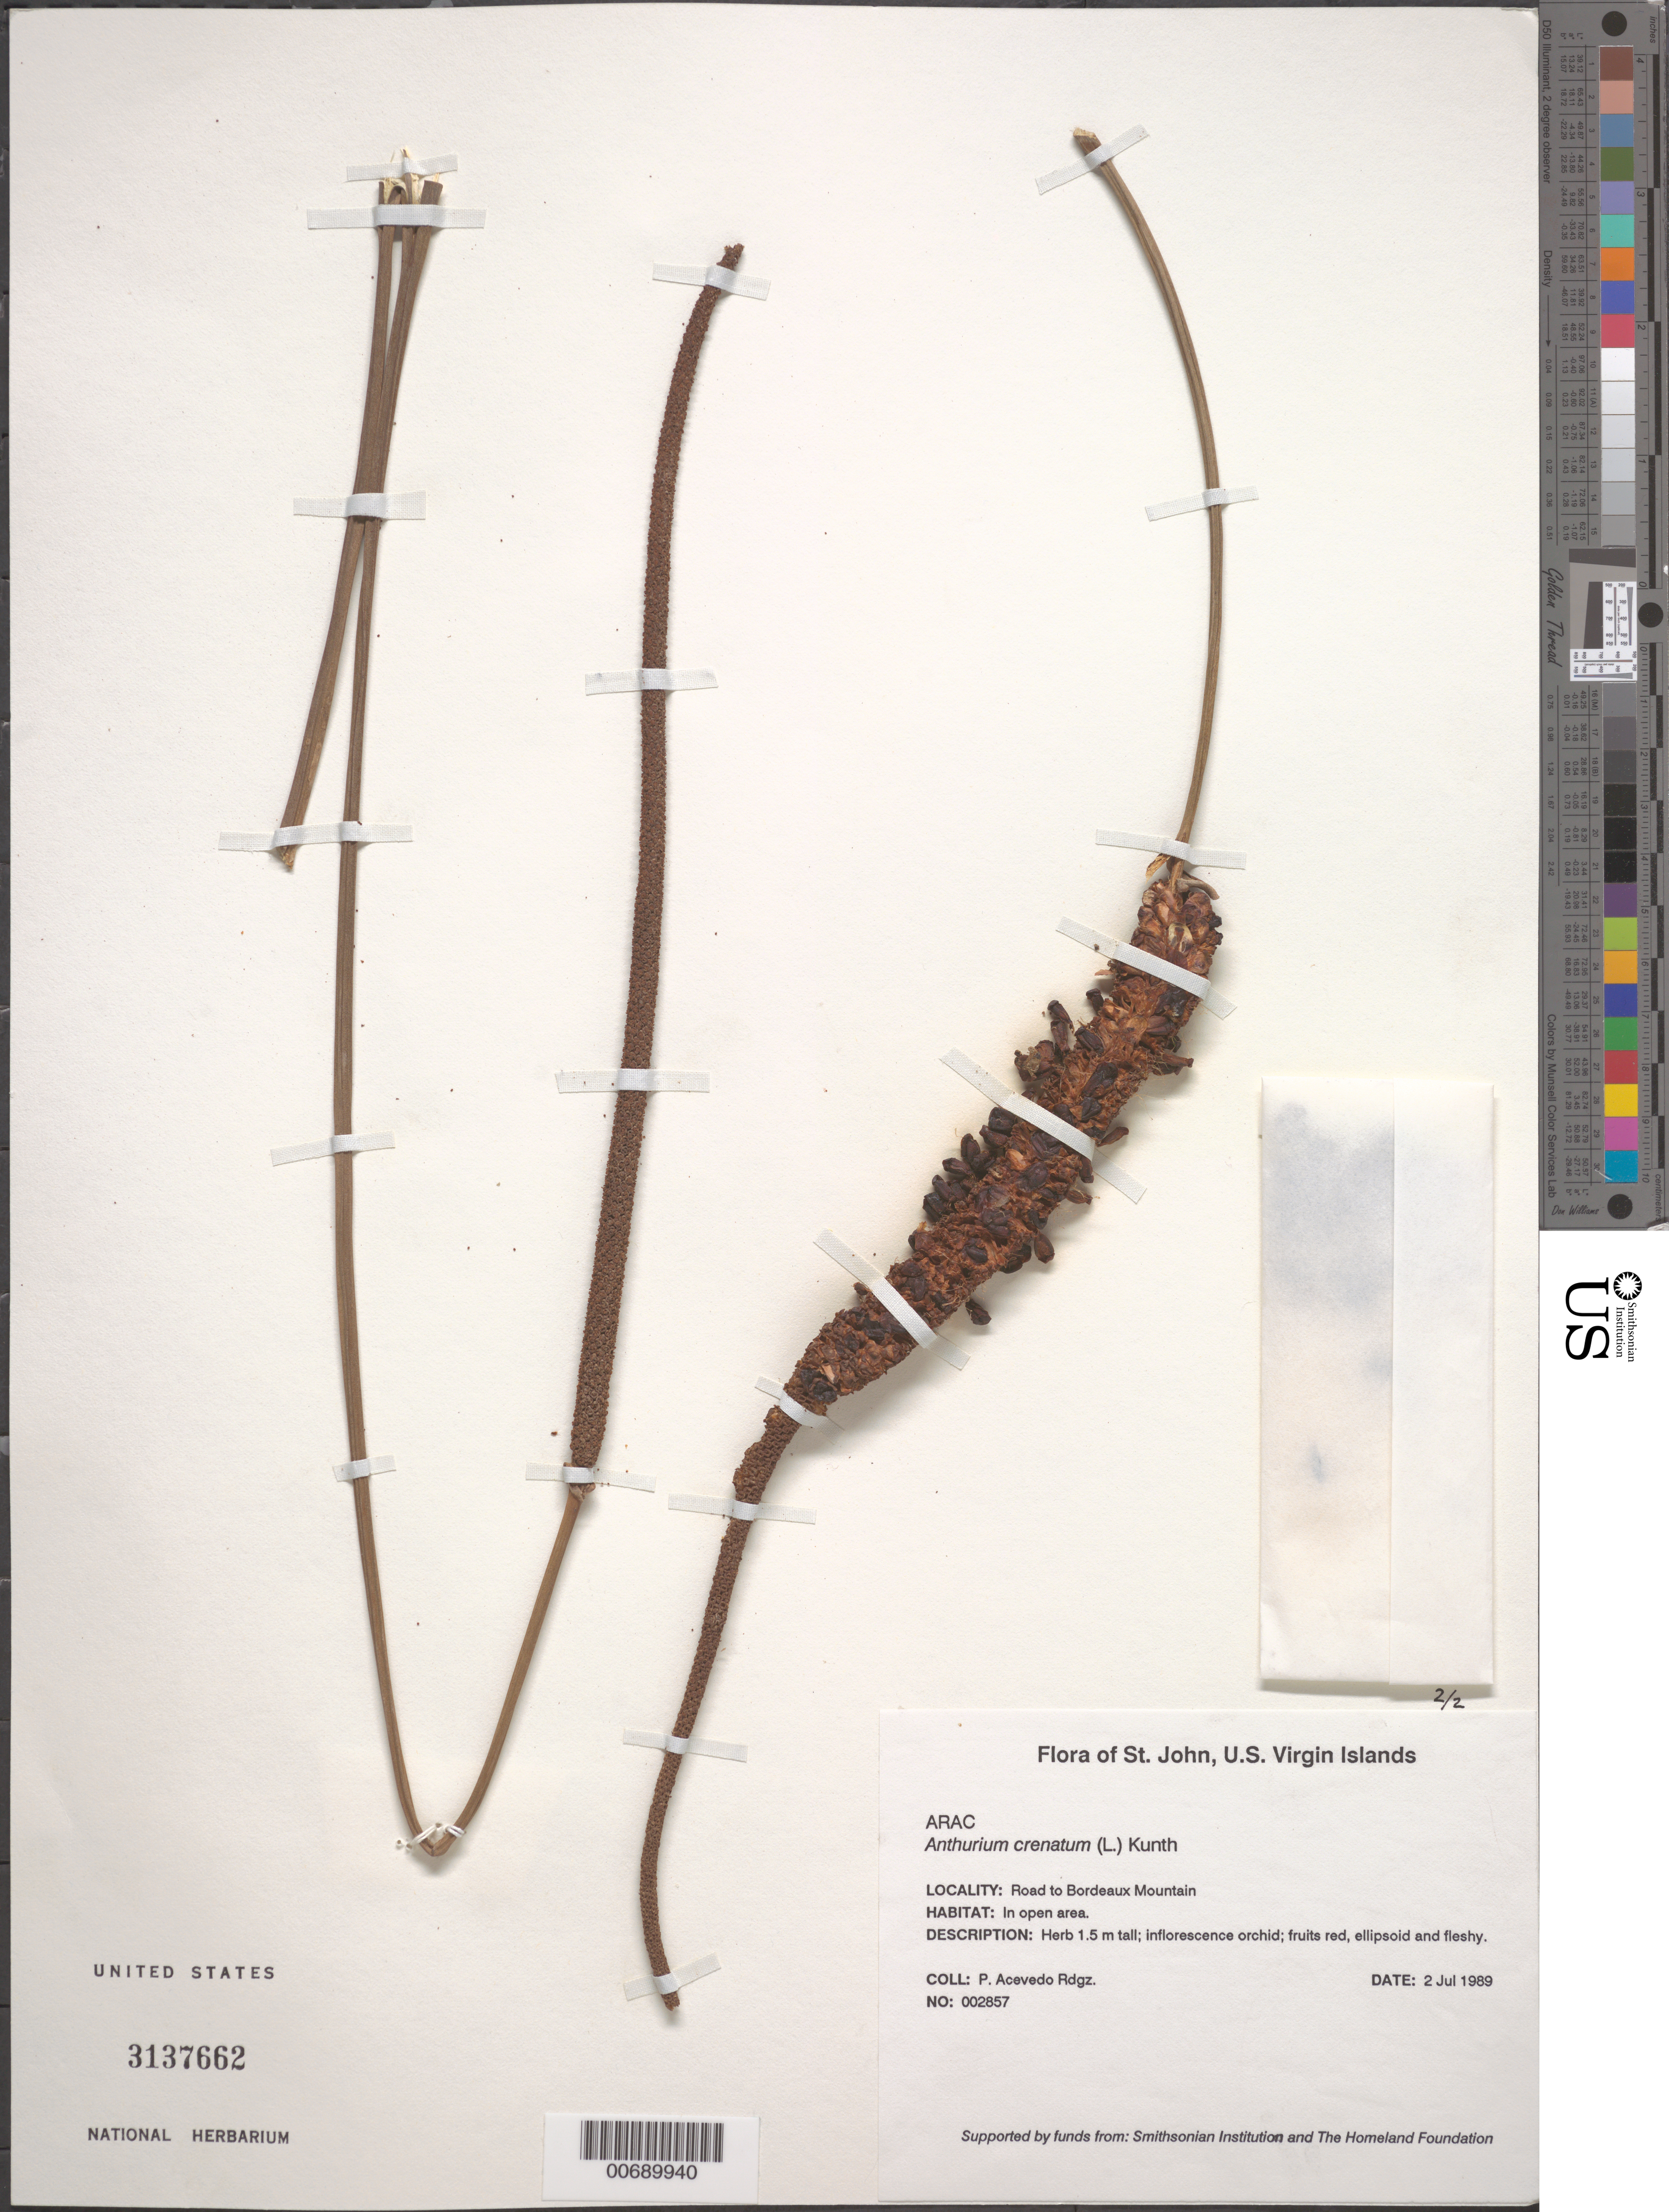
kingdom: Plantae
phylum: Tracheophyta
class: Liliopsida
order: Alismatales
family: Araceae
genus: Anthurium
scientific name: Anthurium crenatum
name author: (L.) Kunth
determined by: Acevedo-Rodríguez, P., (BOT), Smithsonian Institution - National Museum of Natural History (UNITED STATES)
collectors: P. Acevedo-Rodr.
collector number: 2857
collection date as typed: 02 Jul 1989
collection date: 1989-07-02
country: U.S. Virgin Islands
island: St. John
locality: Coral Bay Quarter; near Bordeaux Mountain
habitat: Along roadside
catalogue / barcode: US 3137662